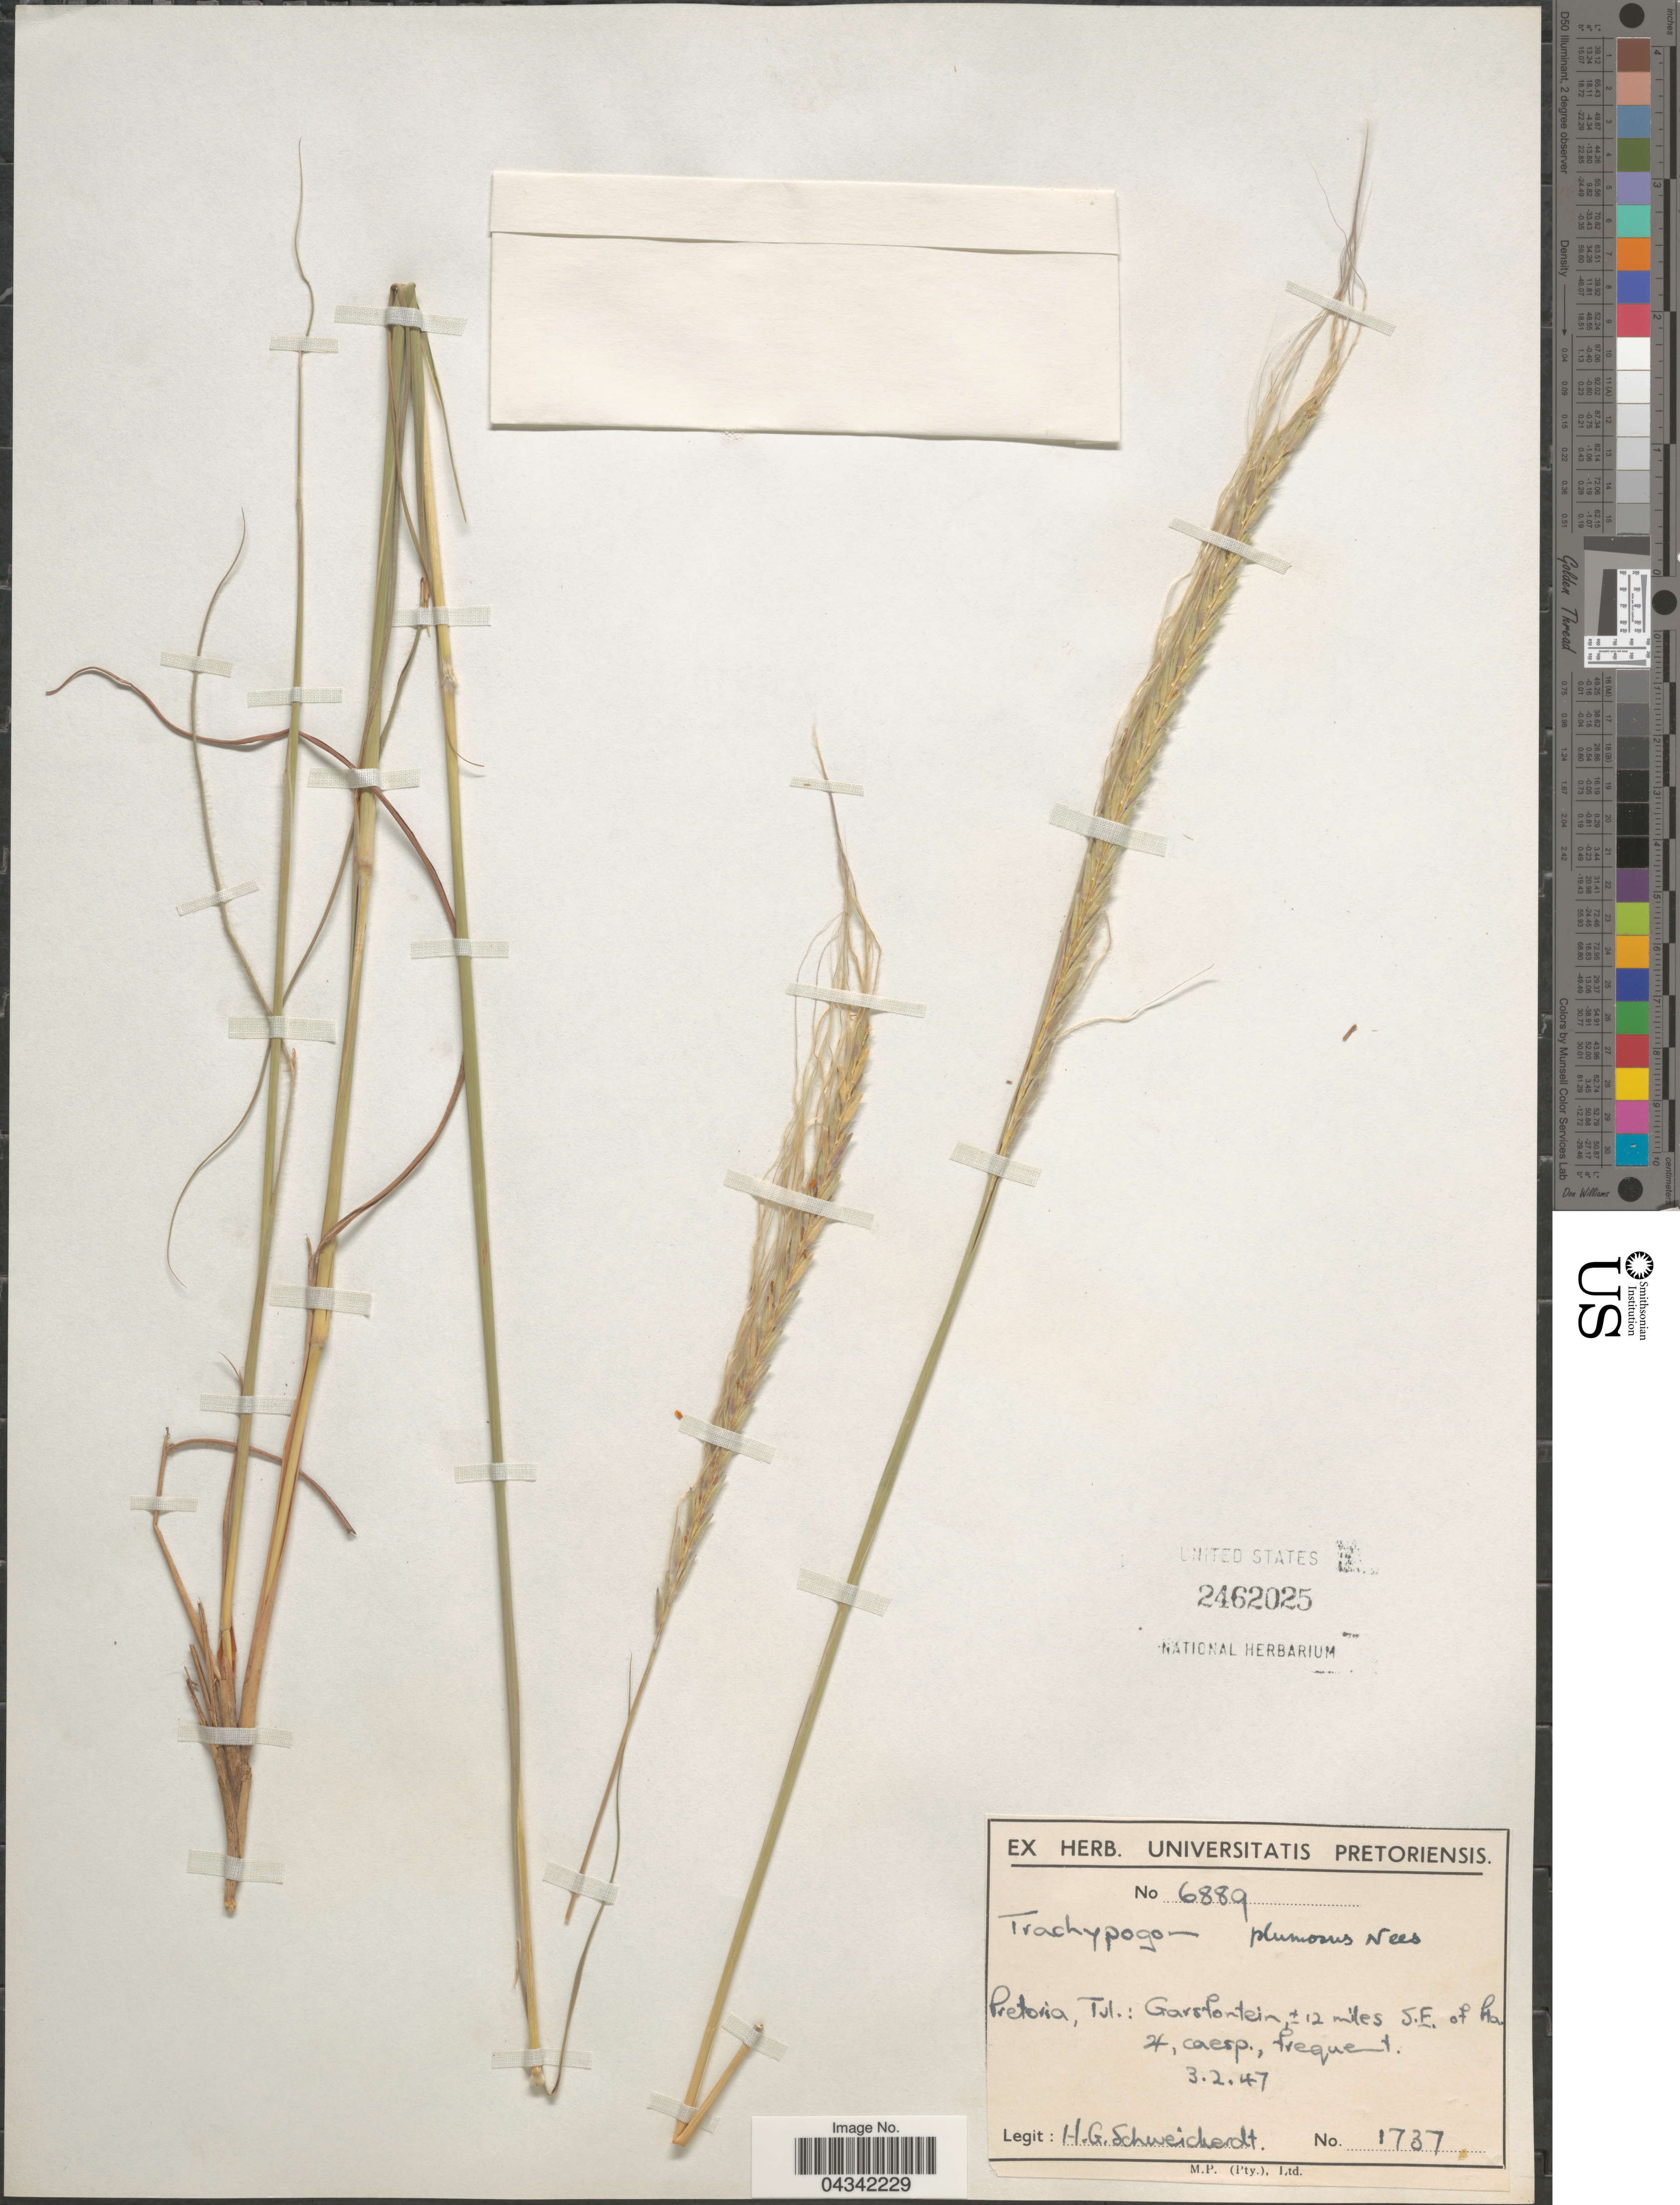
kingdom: Plantae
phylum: Tracheophyta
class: Liliopsida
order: Poales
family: Poaceae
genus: Trachypogon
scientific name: Trachypogon spicatus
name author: (L. f.) Kuntze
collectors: H. Schweichkerdt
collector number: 1737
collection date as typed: Transcribed d/m/y: 3/2/47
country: South Africa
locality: Pretoria, Tvl.: Garsfontein, ± 12 miles S.E. of Pta. 4, caesp., frequent.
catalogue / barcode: US 2462025